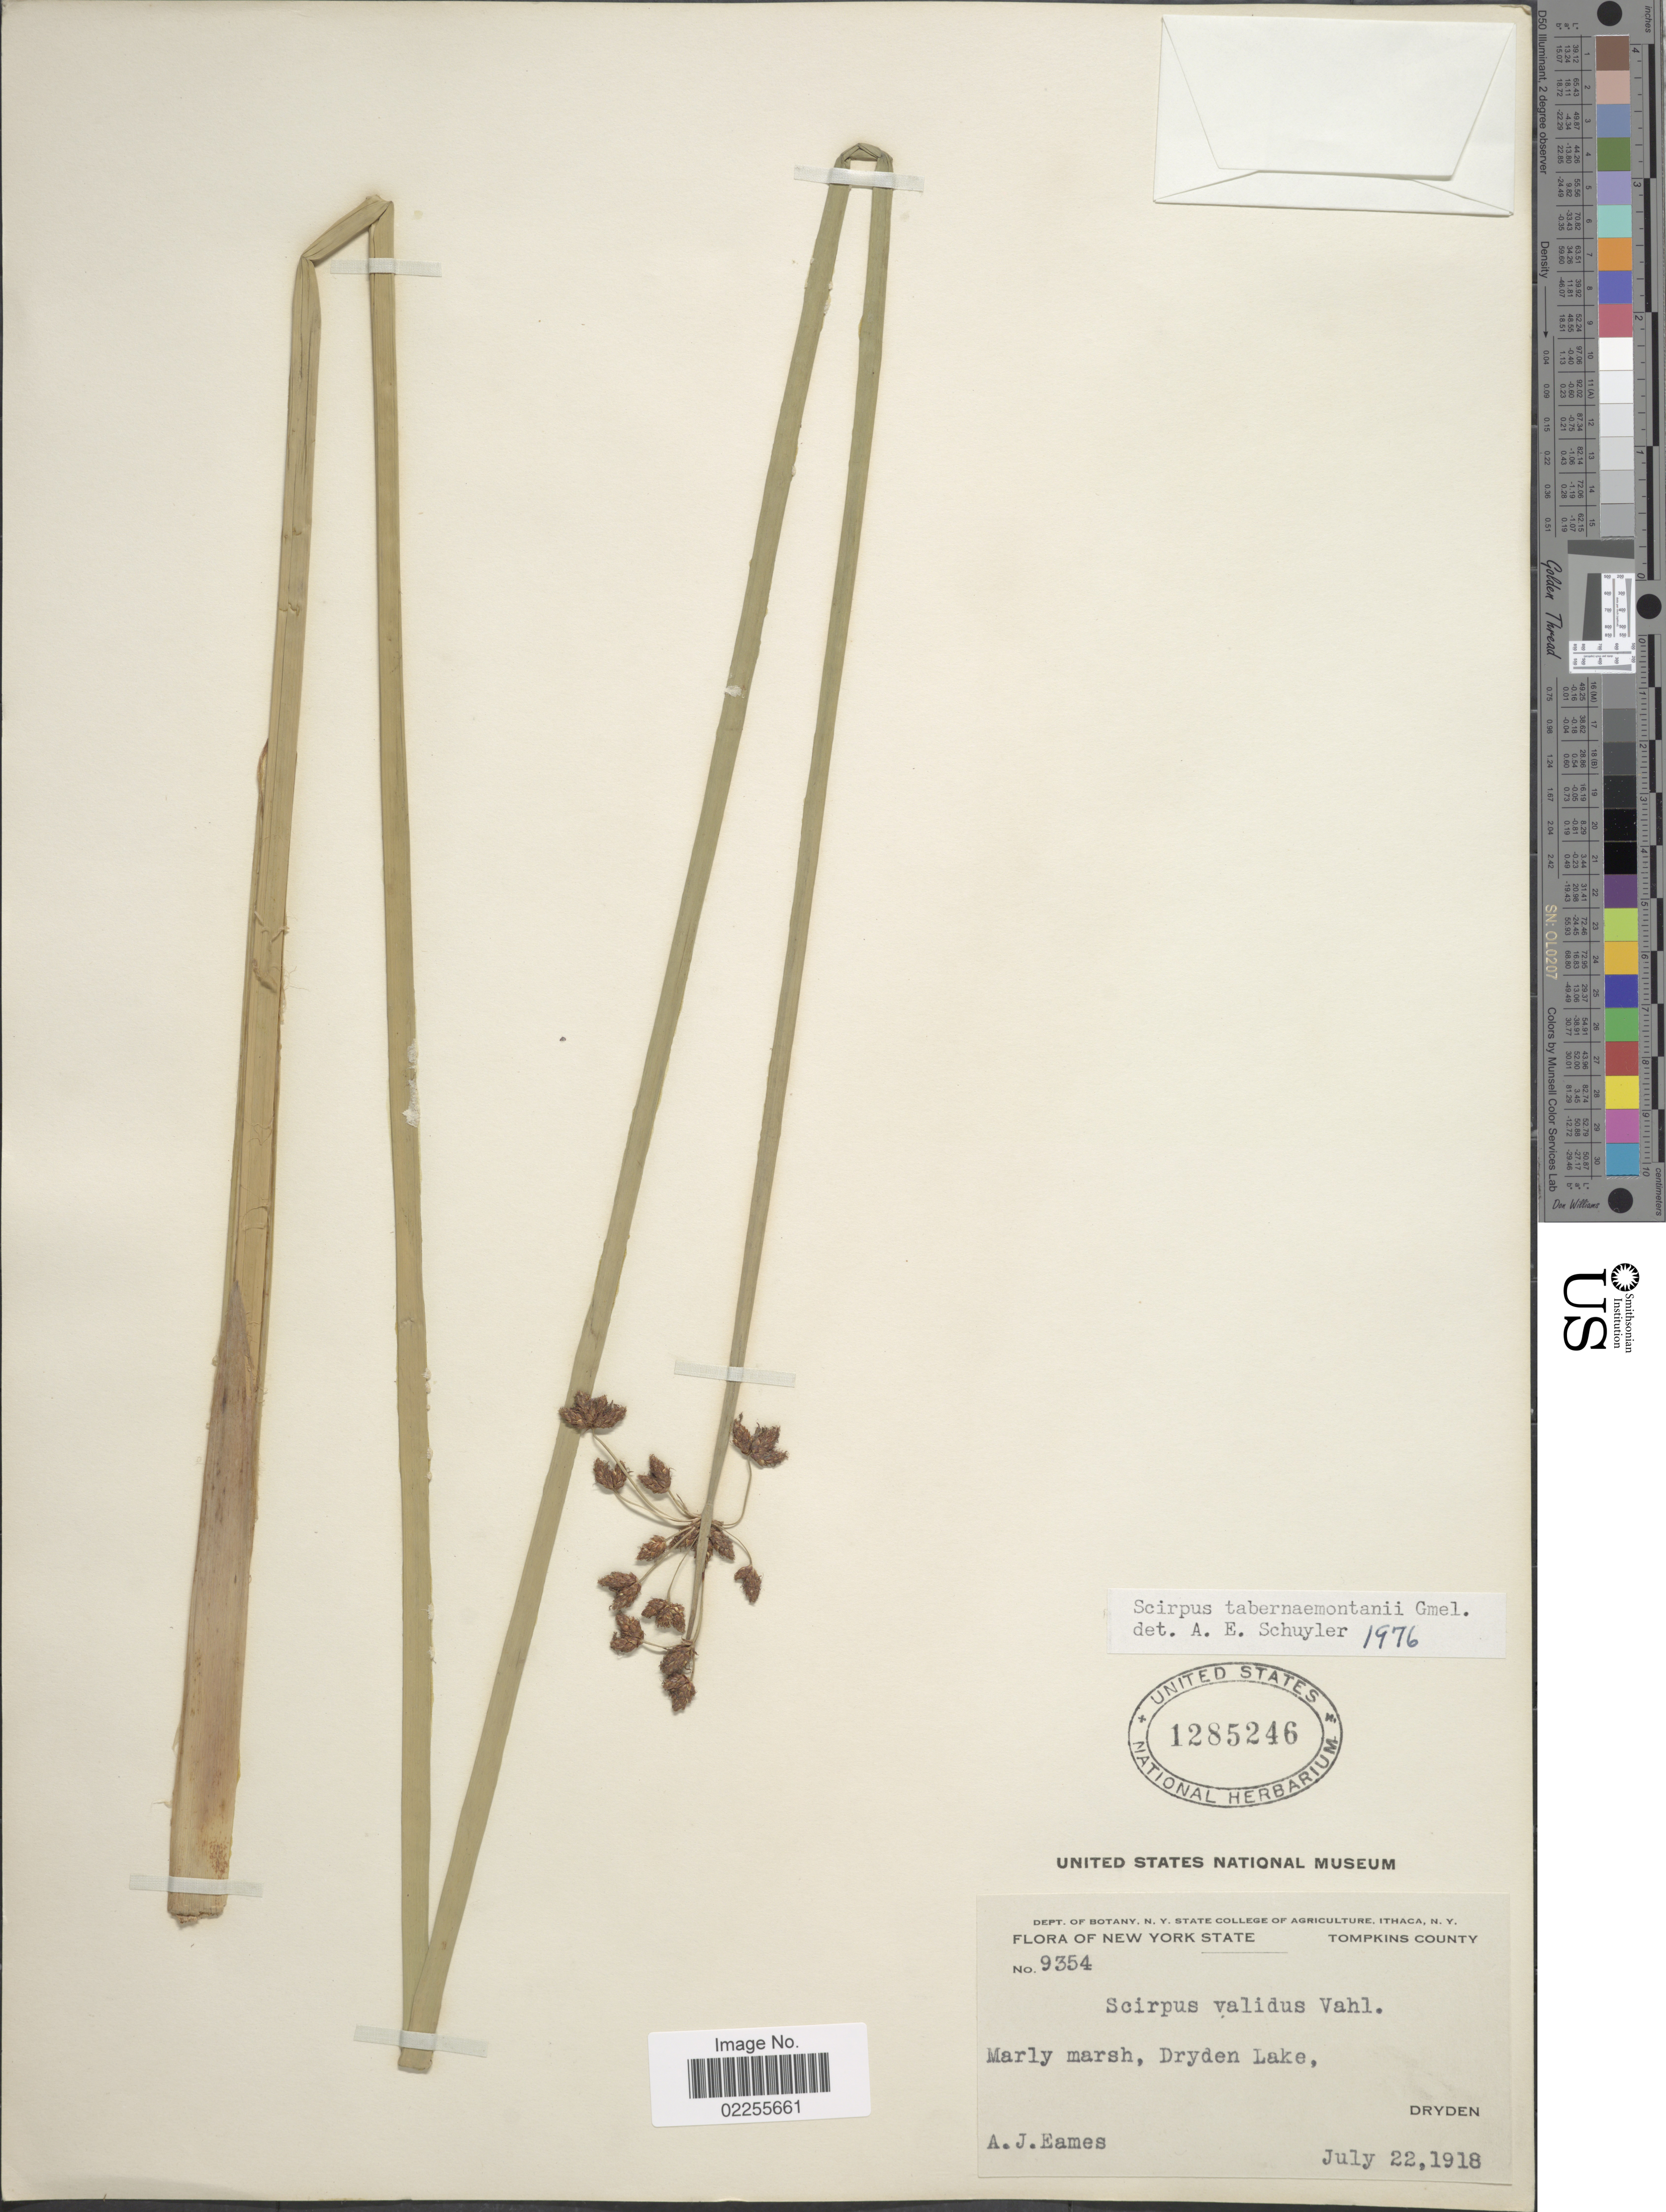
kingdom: Plantae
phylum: Tracheophyta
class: Liliopsida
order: Poales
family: Cyperaceae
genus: Schoenoplectus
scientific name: Schoenoplectus tabernaemontani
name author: (C.C. Gmel.) Palla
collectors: A. J. Eames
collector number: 9354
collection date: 1918-07-22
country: United States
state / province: New York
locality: Tompkins County, marly marsh, Dryden Lake, Dryden.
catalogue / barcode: US 1285246